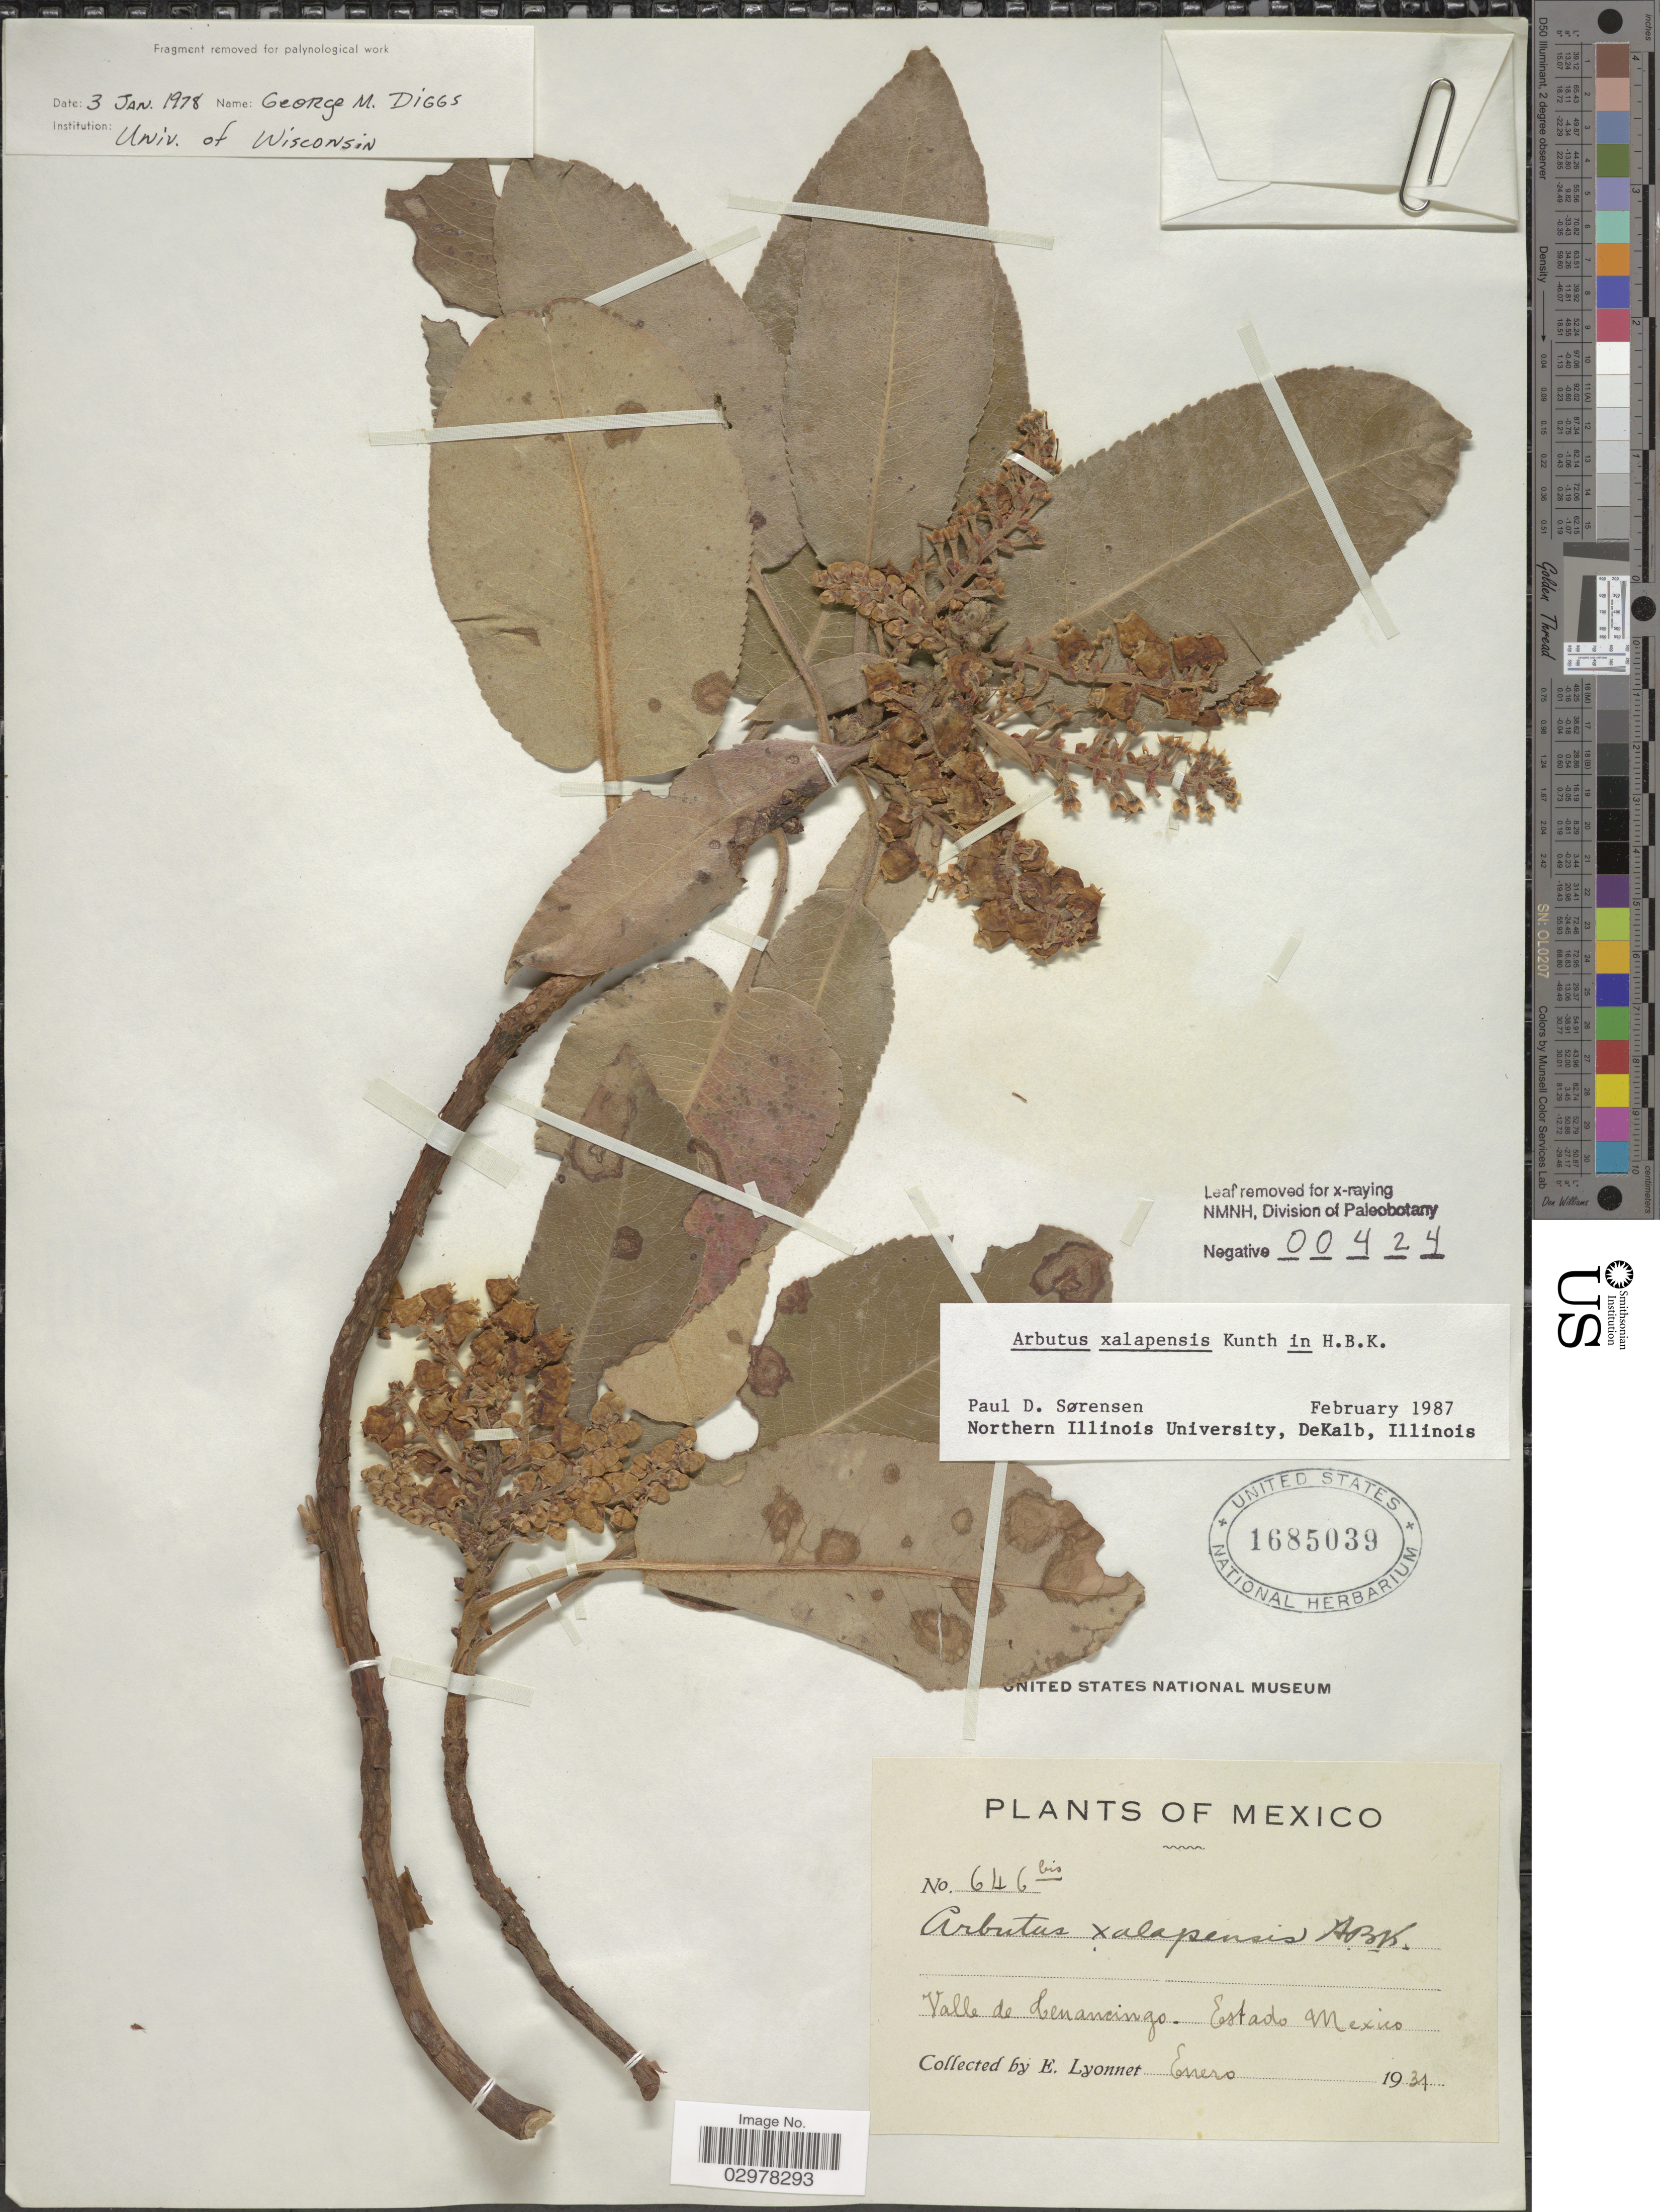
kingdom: Plantae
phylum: Tracheophyta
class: Magnoliopsida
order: Ericales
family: Ericaceae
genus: Arbutus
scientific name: Arbutus xalapensis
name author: Kunth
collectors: E. Lyonnet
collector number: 646bis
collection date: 1931-01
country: Mexico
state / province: México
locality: Valle de Cenancingo.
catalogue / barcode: US 1685039